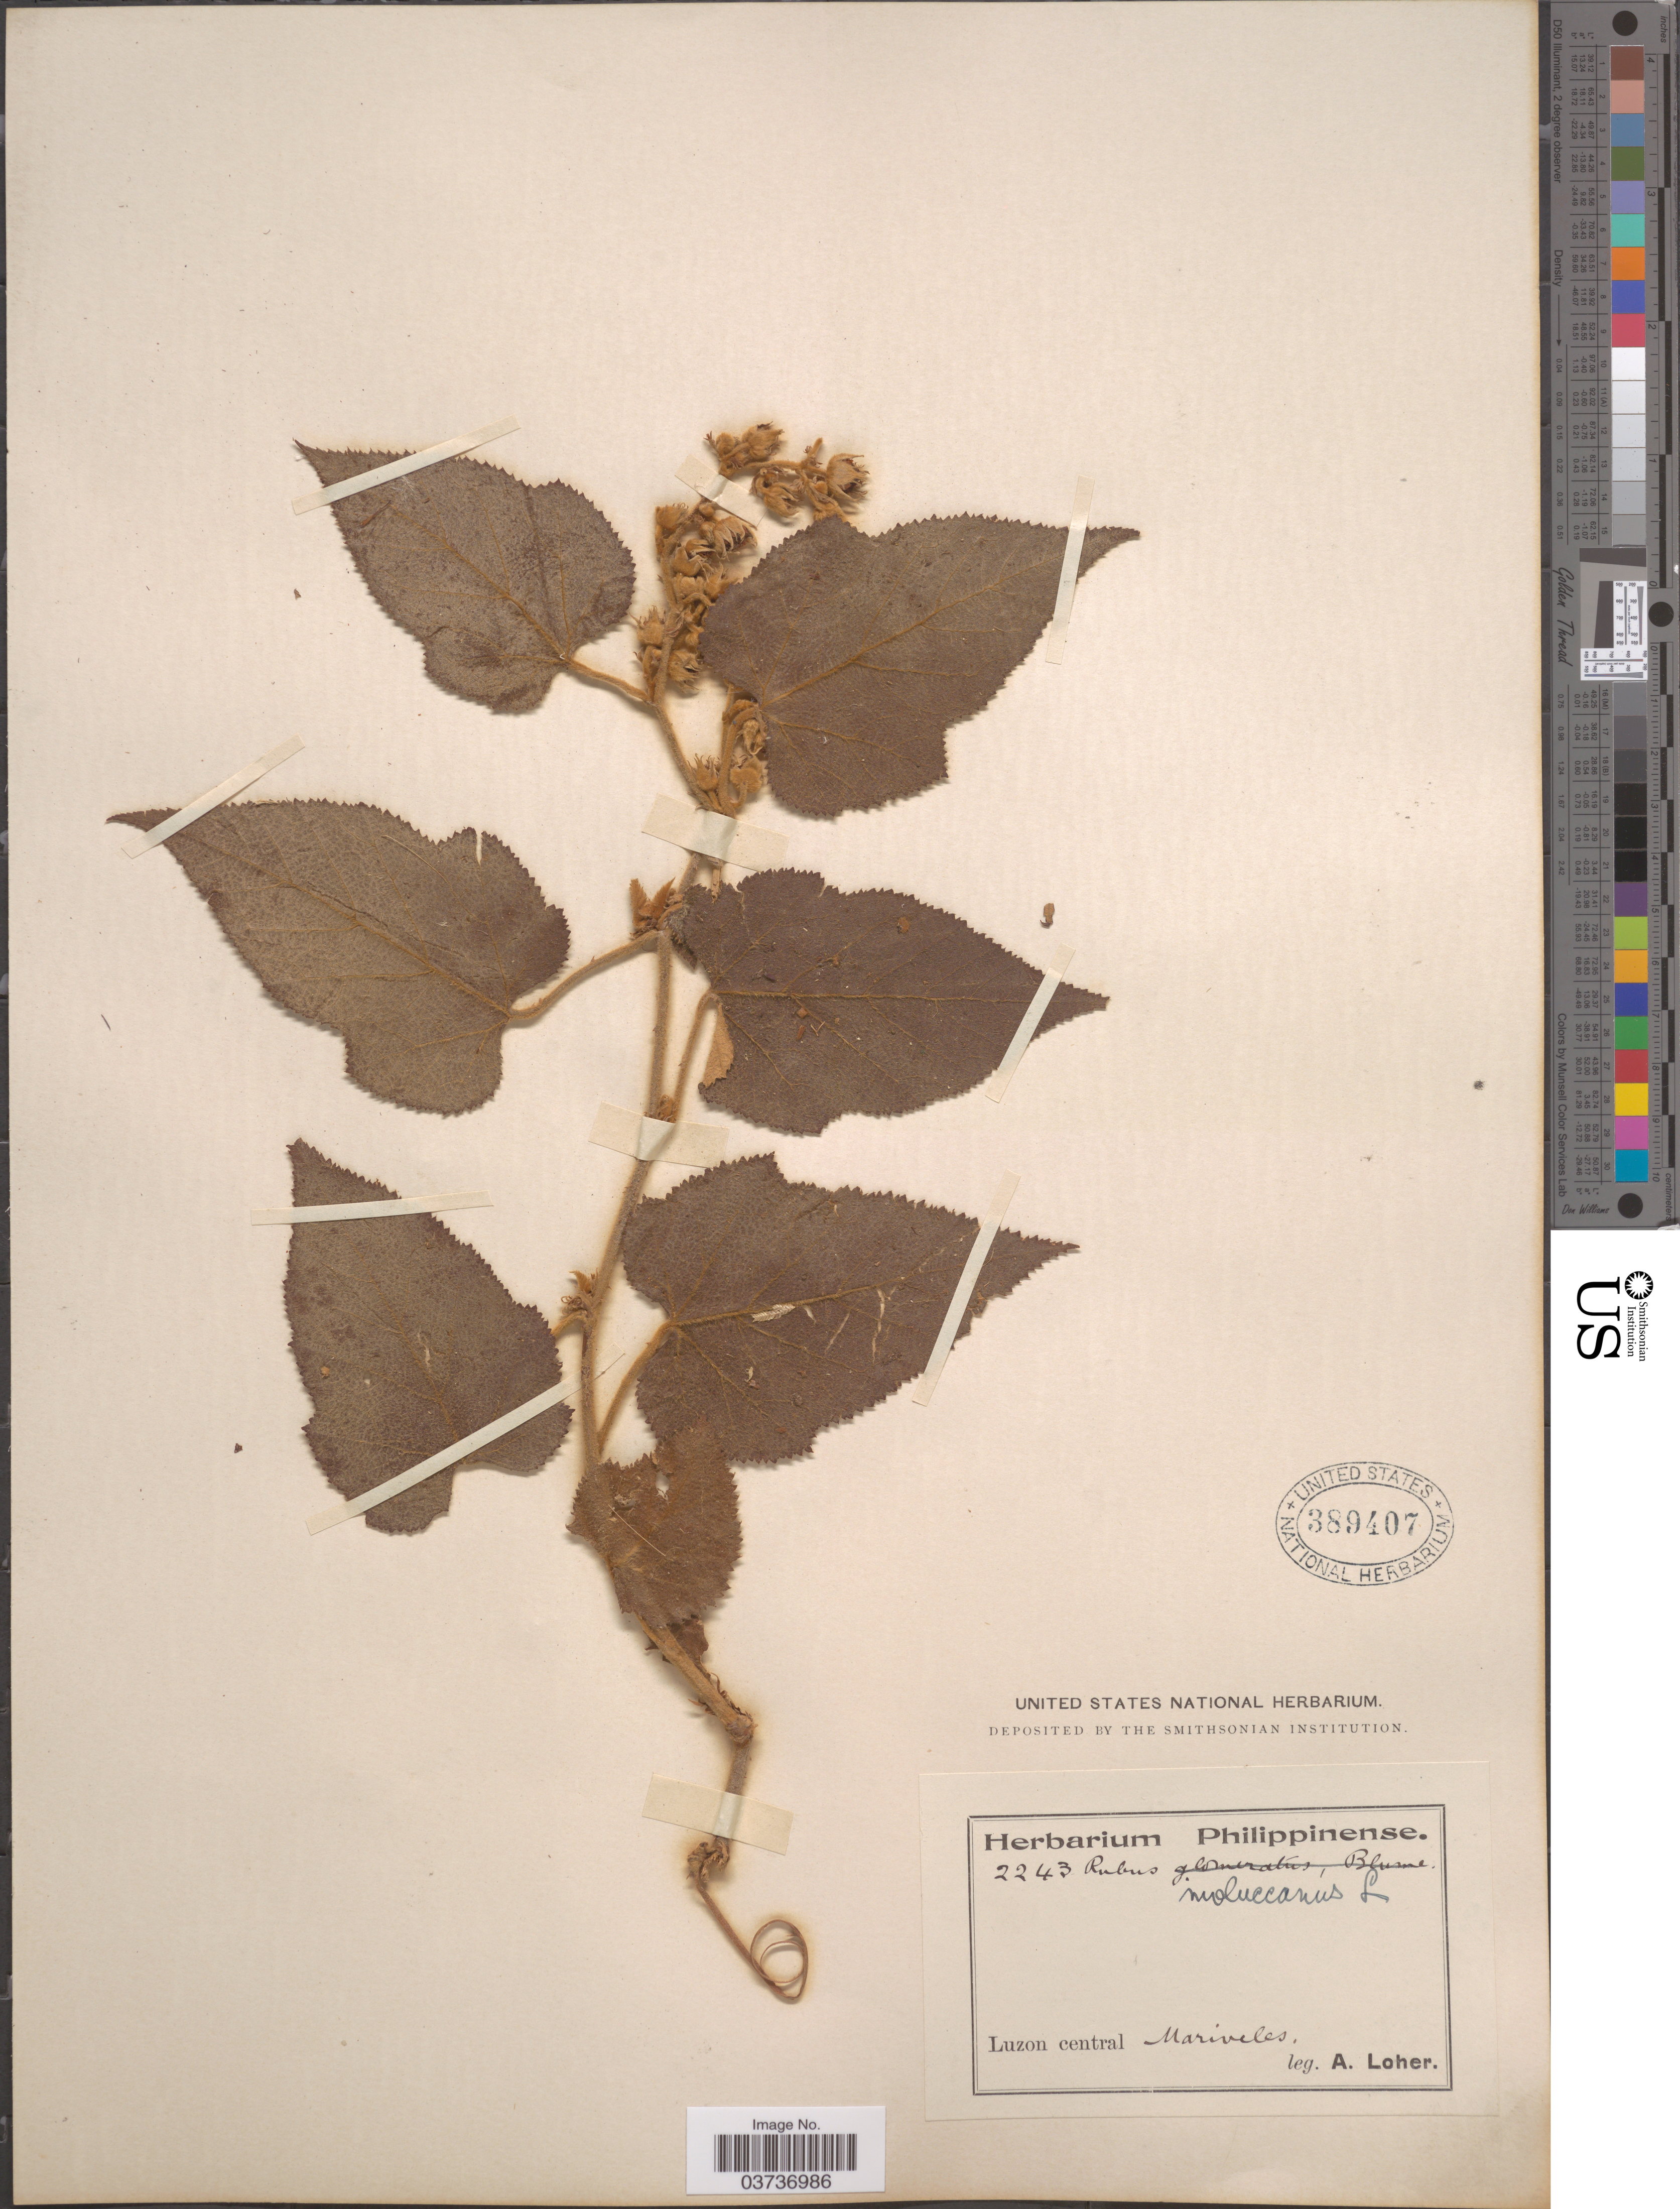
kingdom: Plantae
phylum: Tracheophyta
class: Magnoliopsida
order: Rosales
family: Rosaceae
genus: Rubus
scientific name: Rubus moluccanus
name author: L.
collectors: A. Loher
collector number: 2243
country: Philippines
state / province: Central Luzon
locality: Luzon central. Mariveles.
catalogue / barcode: US 389407